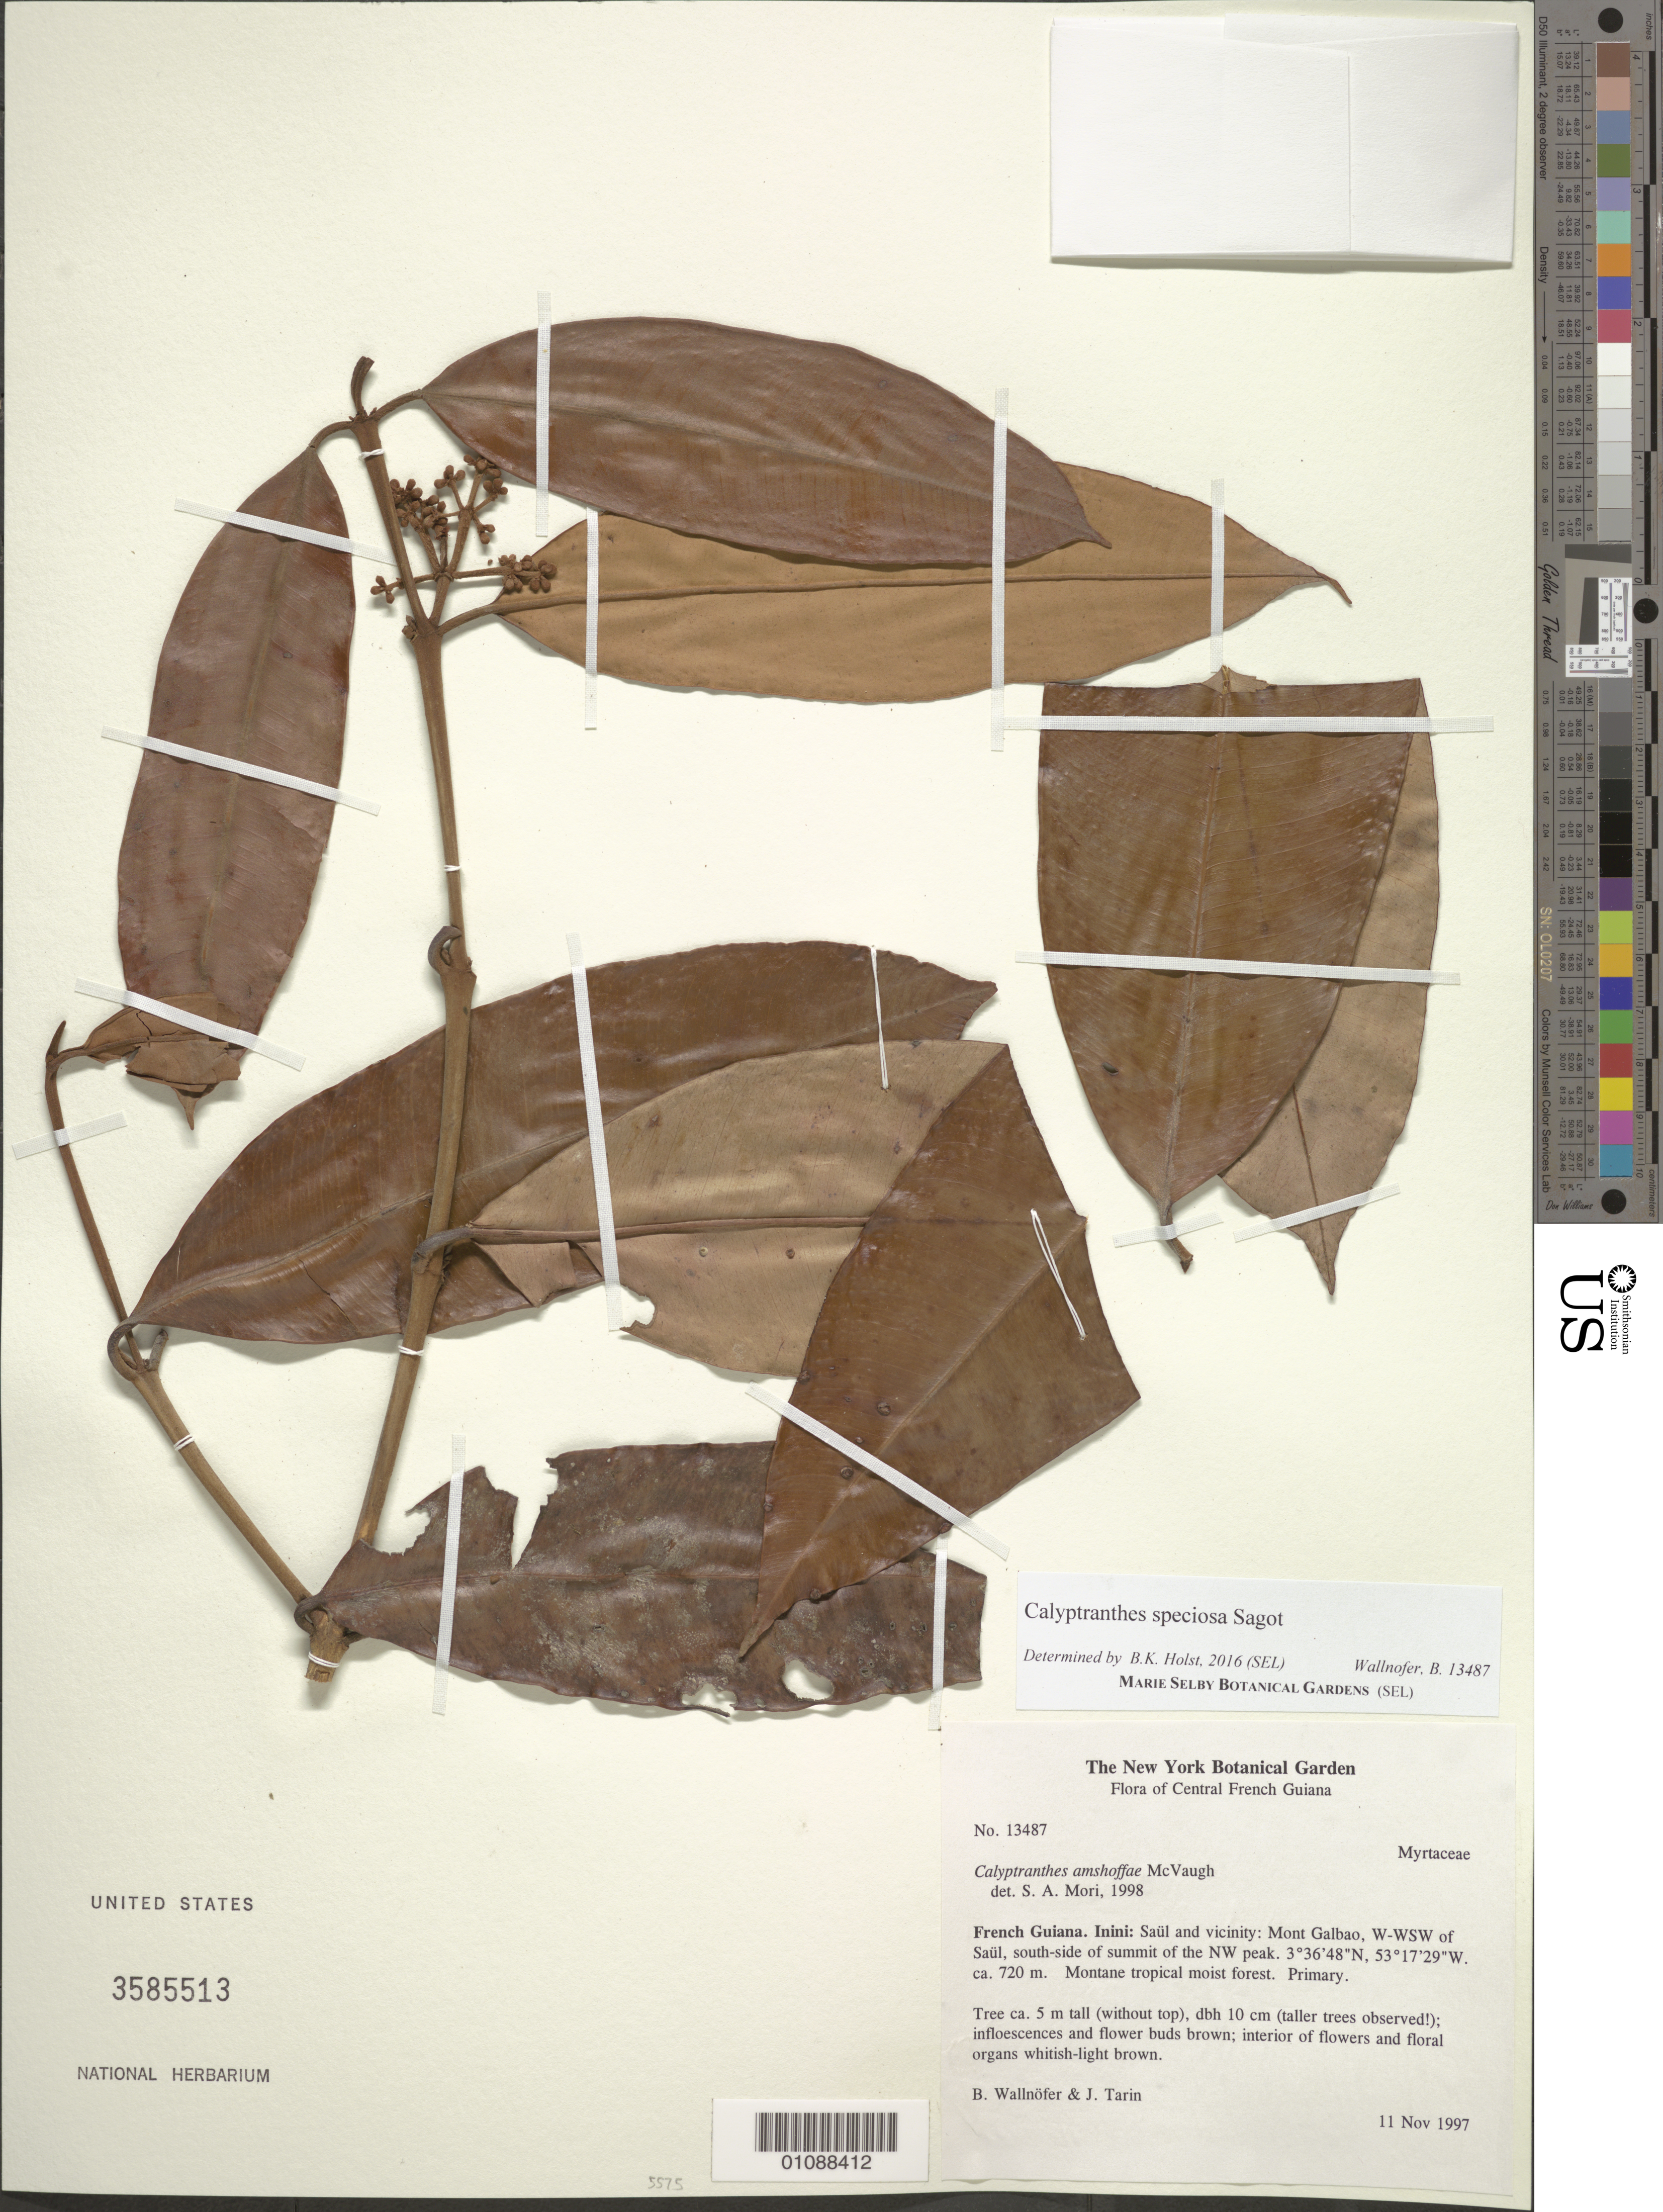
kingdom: Plantae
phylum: Tracheophyta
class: Magnoliopsida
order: Myrtales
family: Myrtaceae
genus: Myrcia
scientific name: Myrcia neospeciosa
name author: A.R. Lourenço & E. Lucas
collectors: B. Wallnöfer & J. Tarin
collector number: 13487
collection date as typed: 11-Nov-97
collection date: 1997-11-11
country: French Guiana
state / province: Saint-Laurent-du-Maroni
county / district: Saül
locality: Inini: Saül and vicinity, Mont Galbao W-WSW of Saül, south-side of summit of the NW peak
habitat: Montane tropical moist forest. Primary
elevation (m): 720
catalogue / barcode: US 3585513